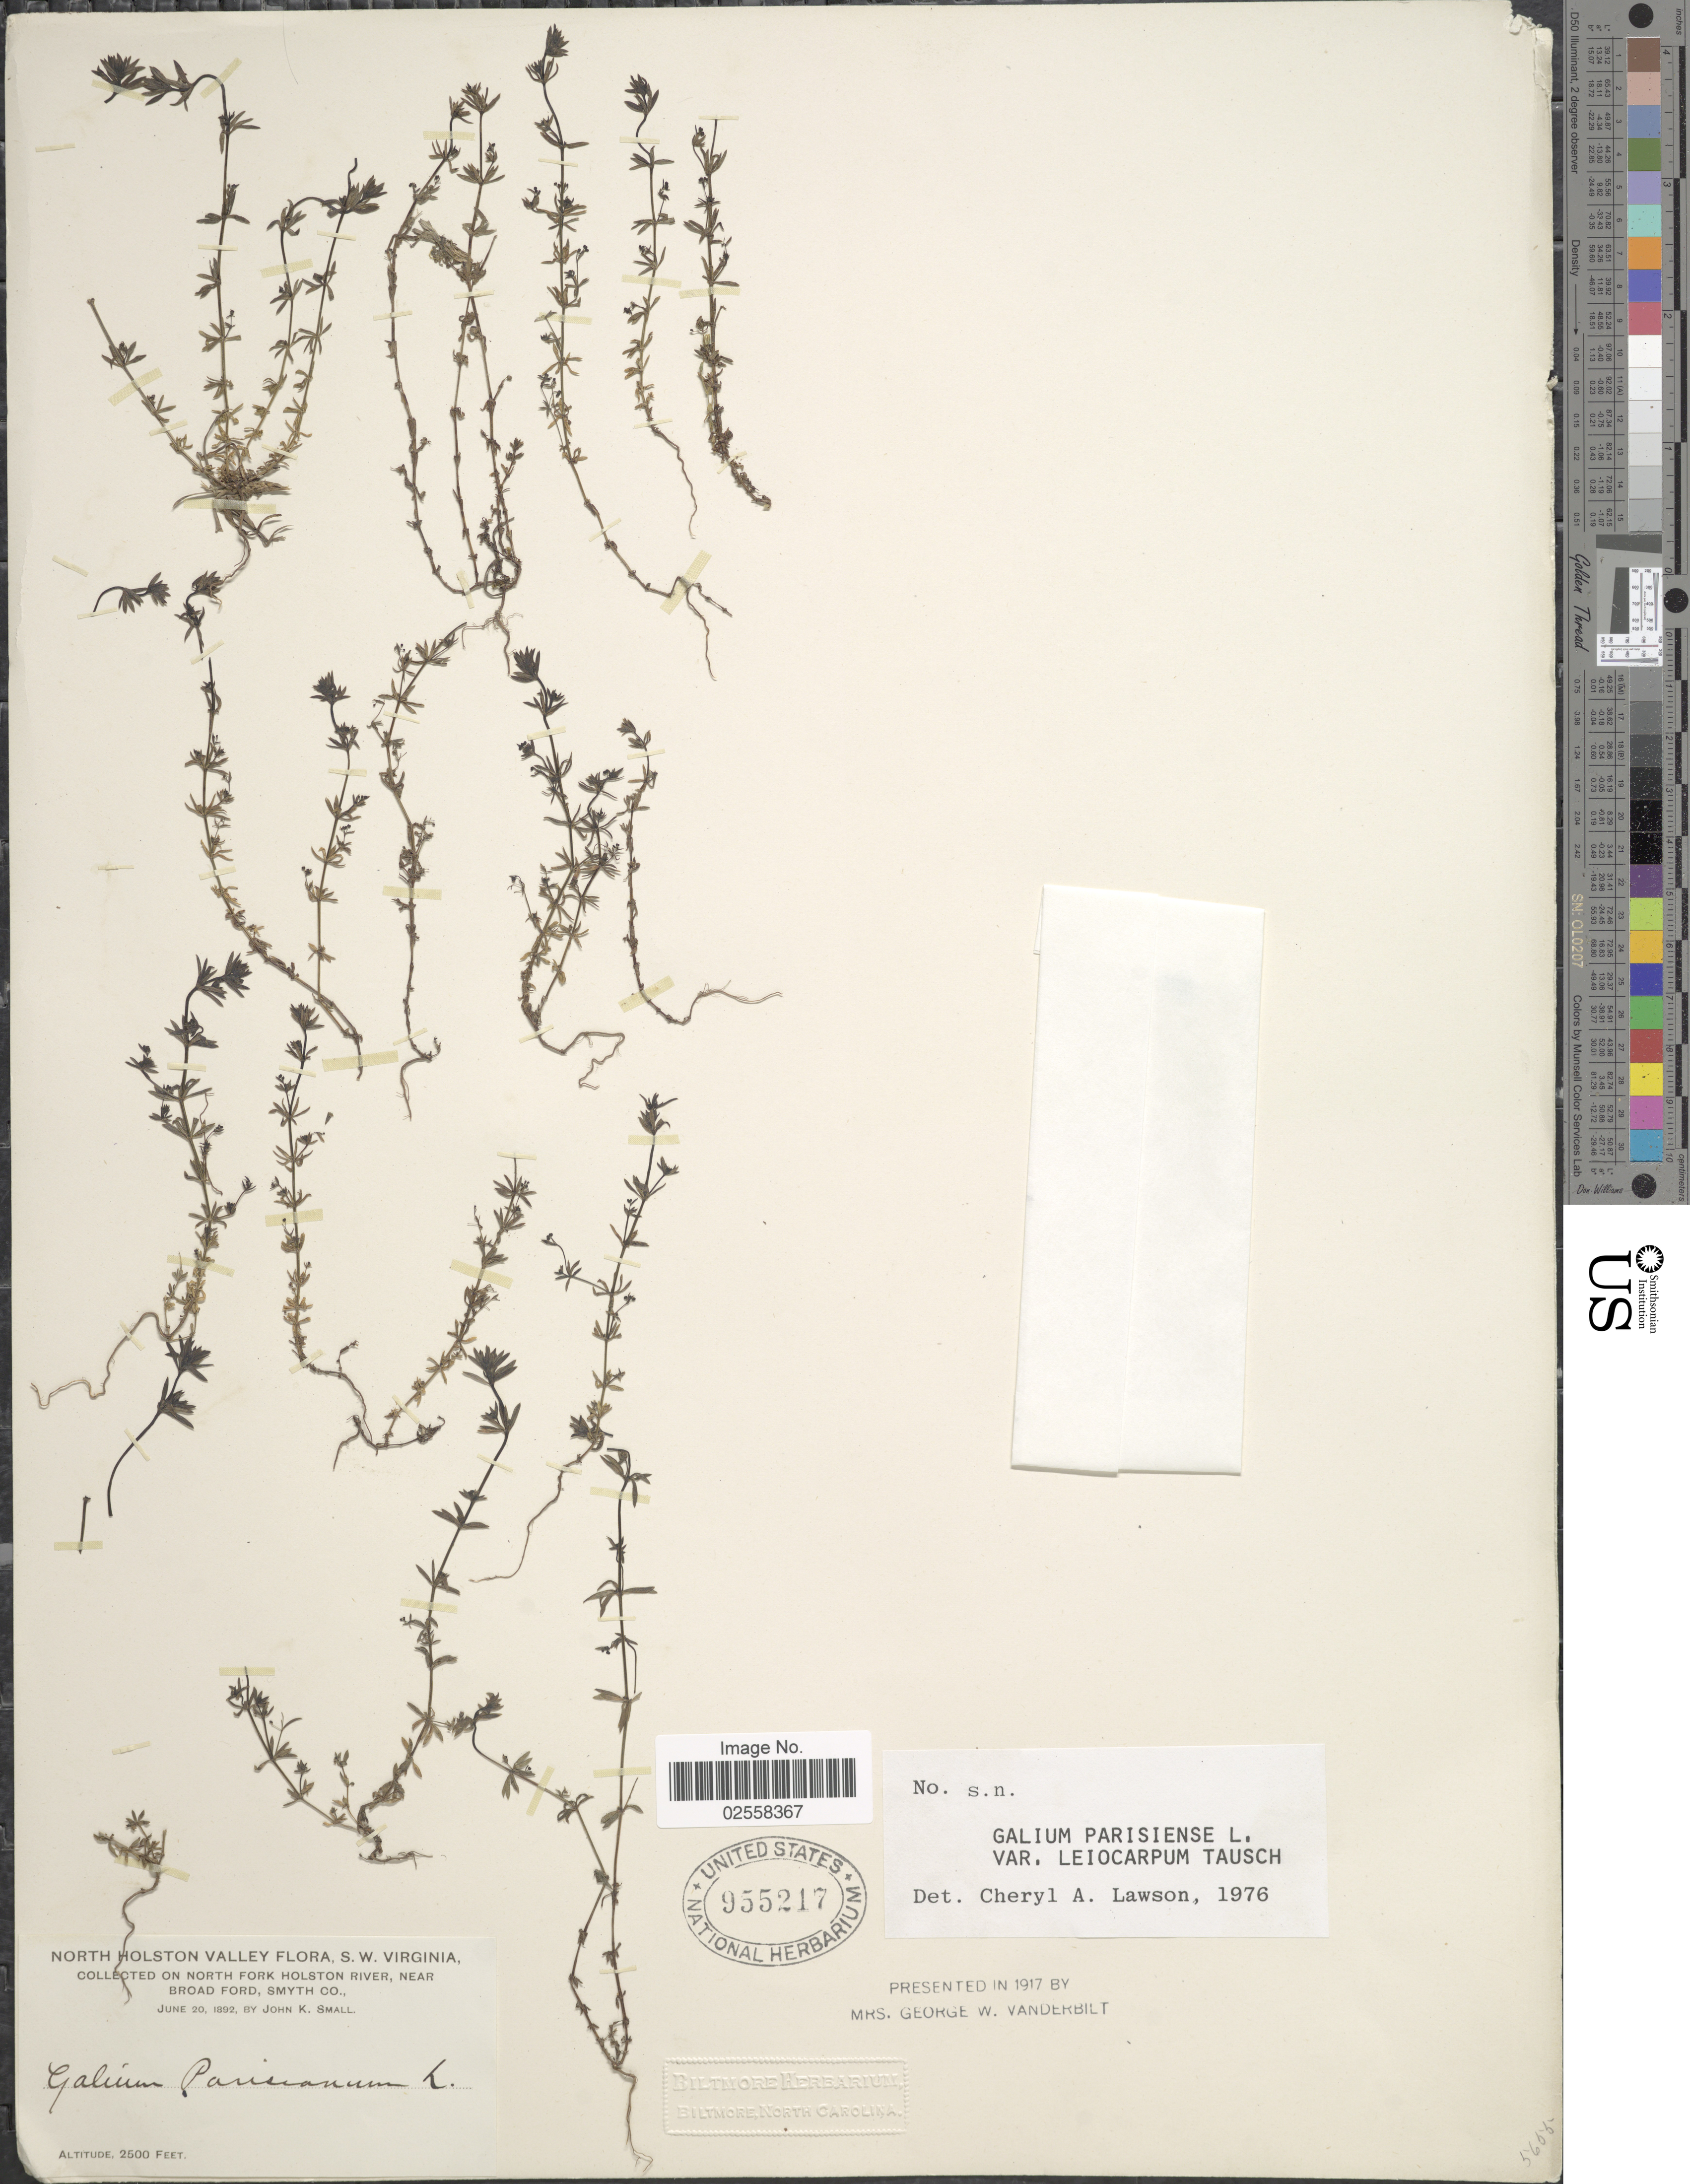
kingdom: Plantae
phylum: Tracheophyta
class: Magnoliopsida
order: Gentianales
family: Rubiaceae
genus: Galium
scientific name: Galium parisiense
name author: L.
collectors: J. K. Small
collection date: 1892-06-20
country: United States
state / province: Virginia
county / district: Smyth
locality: North Holston Valley, S.W. Virginia, north Fork Holston River, near Broad Ford, Smyth Co.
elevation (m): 762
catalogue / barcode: US 955217